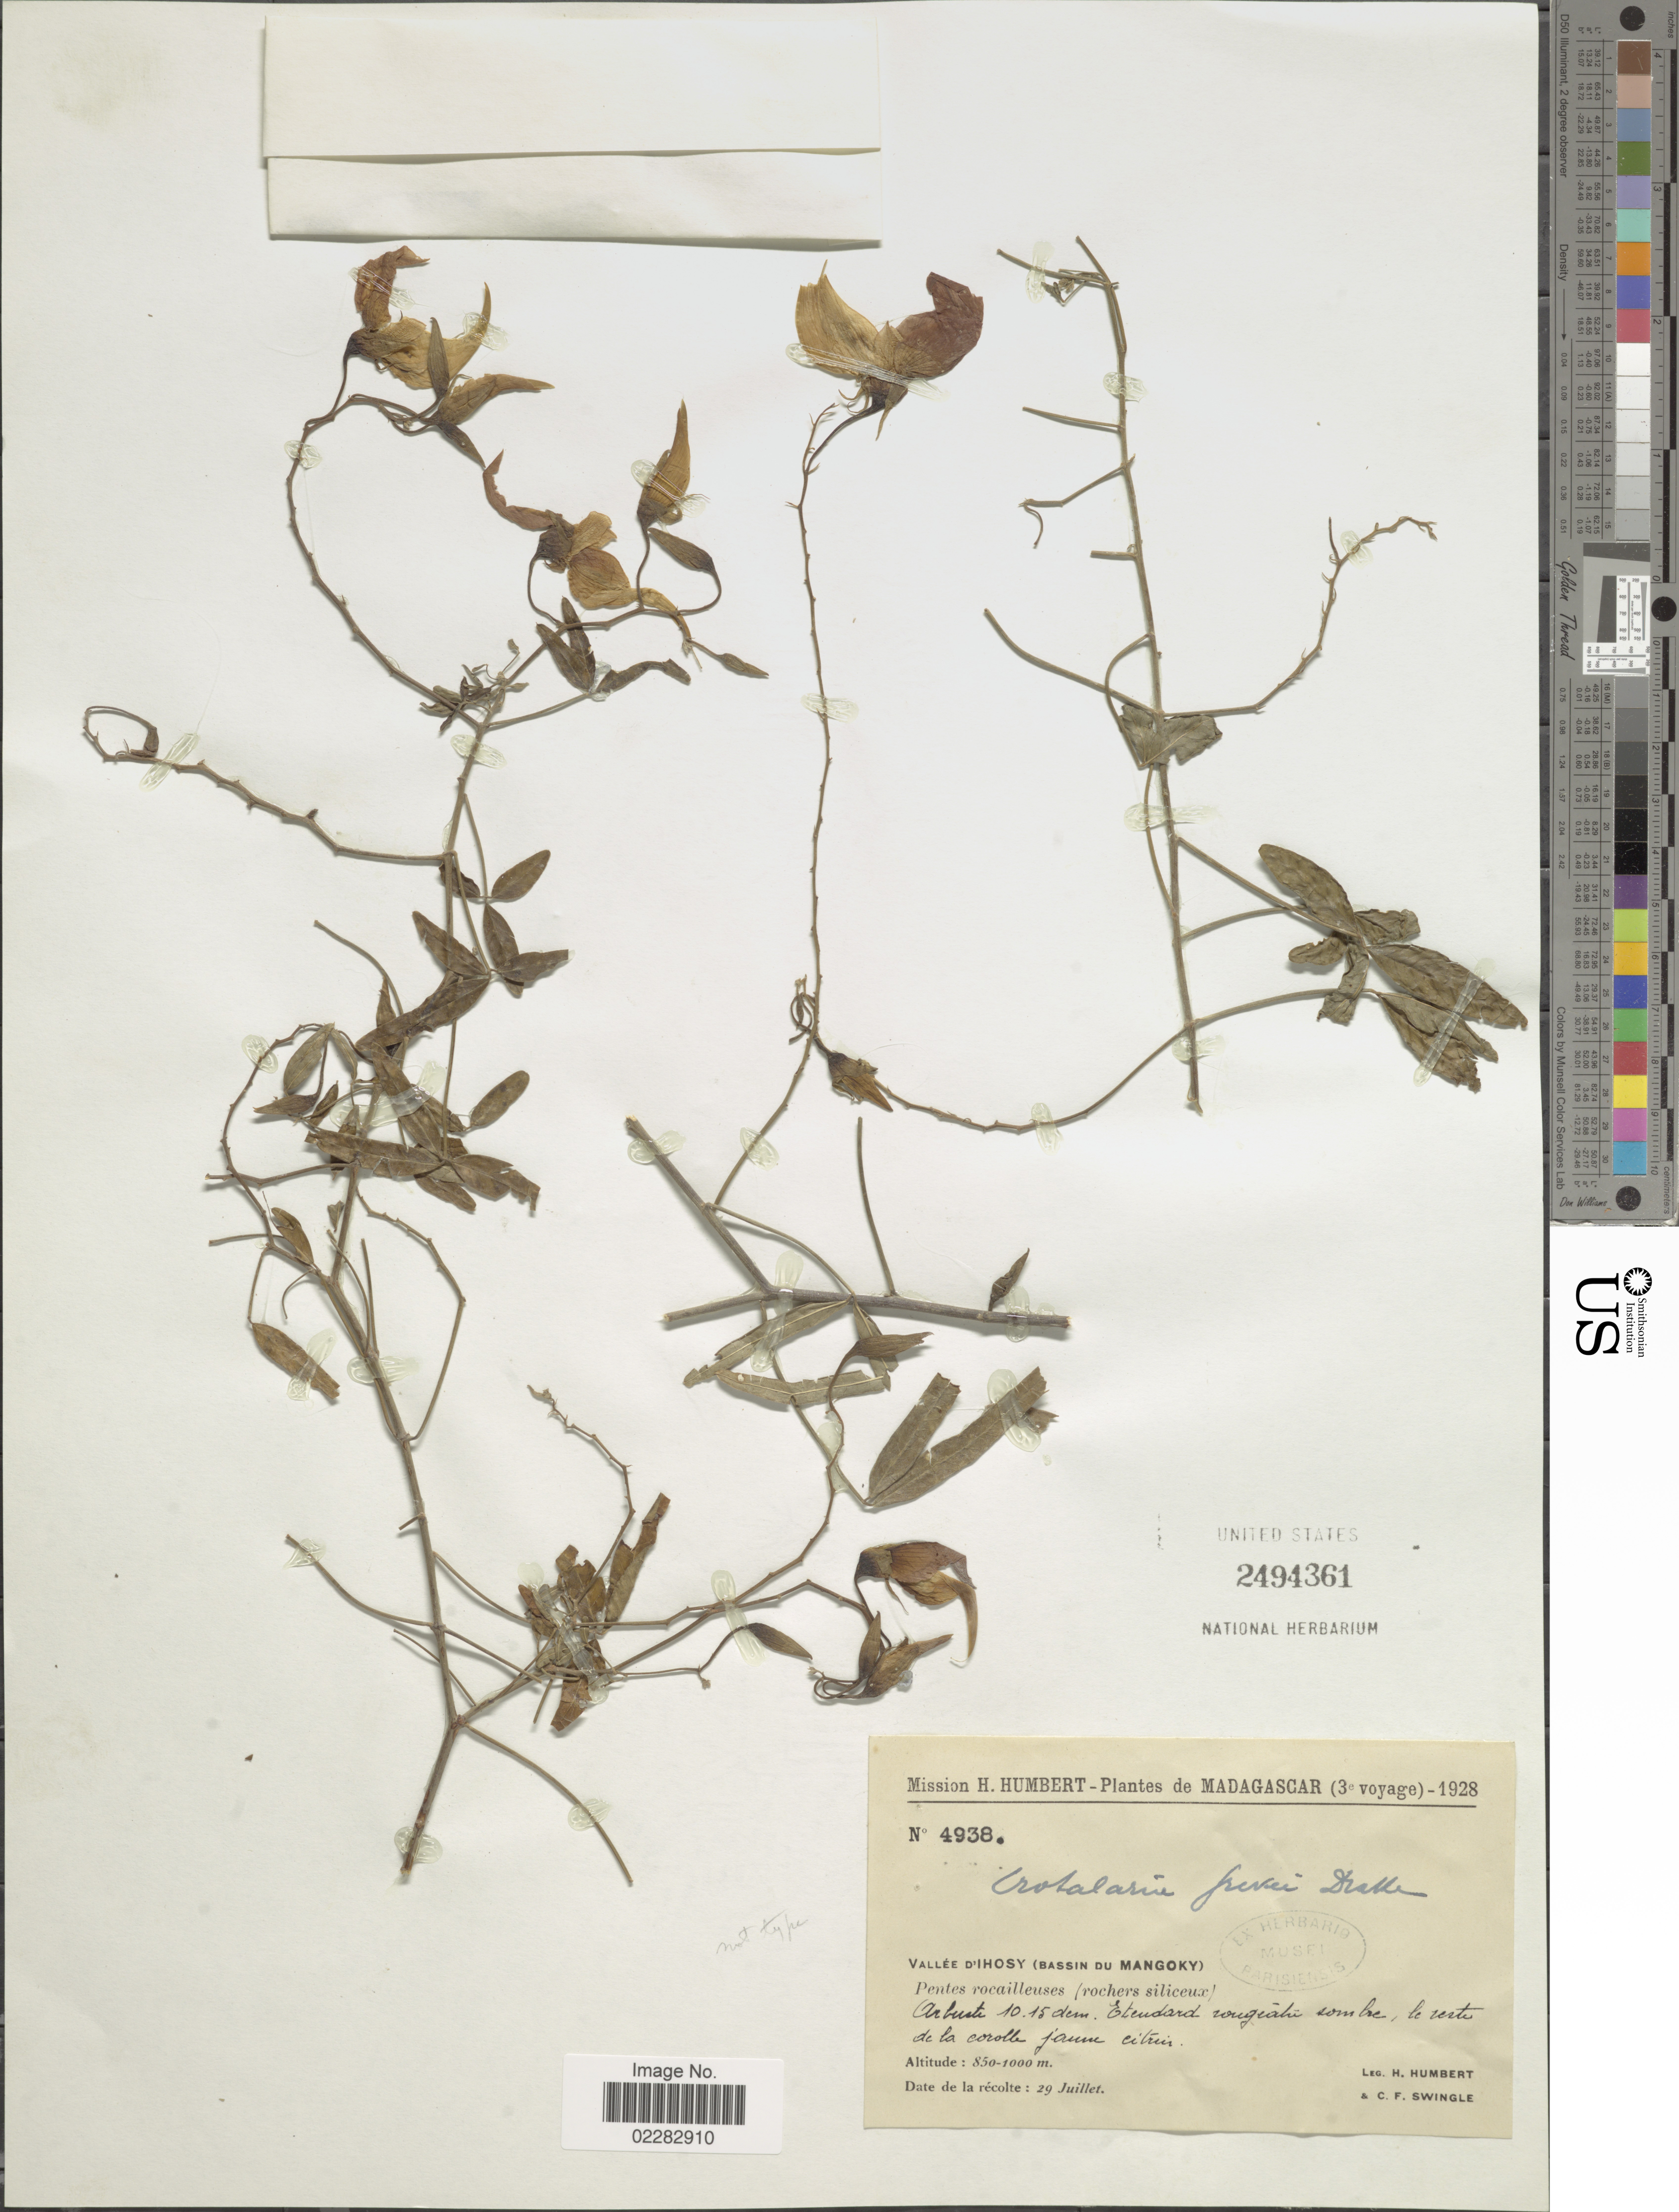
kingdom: Plantae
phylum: Tracheophyta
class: Magnoliopsida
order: Fabales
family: Fabaceae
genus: Crotalaria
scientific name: Crotalaria grevei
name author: Drake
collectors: H. Humbert & C. Swingle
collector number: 4938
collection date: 1928-07-29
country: Madagascar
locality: Vallee d'Ihosy (Bassin du Mangoky).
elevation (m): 850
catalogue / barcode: US 2494361